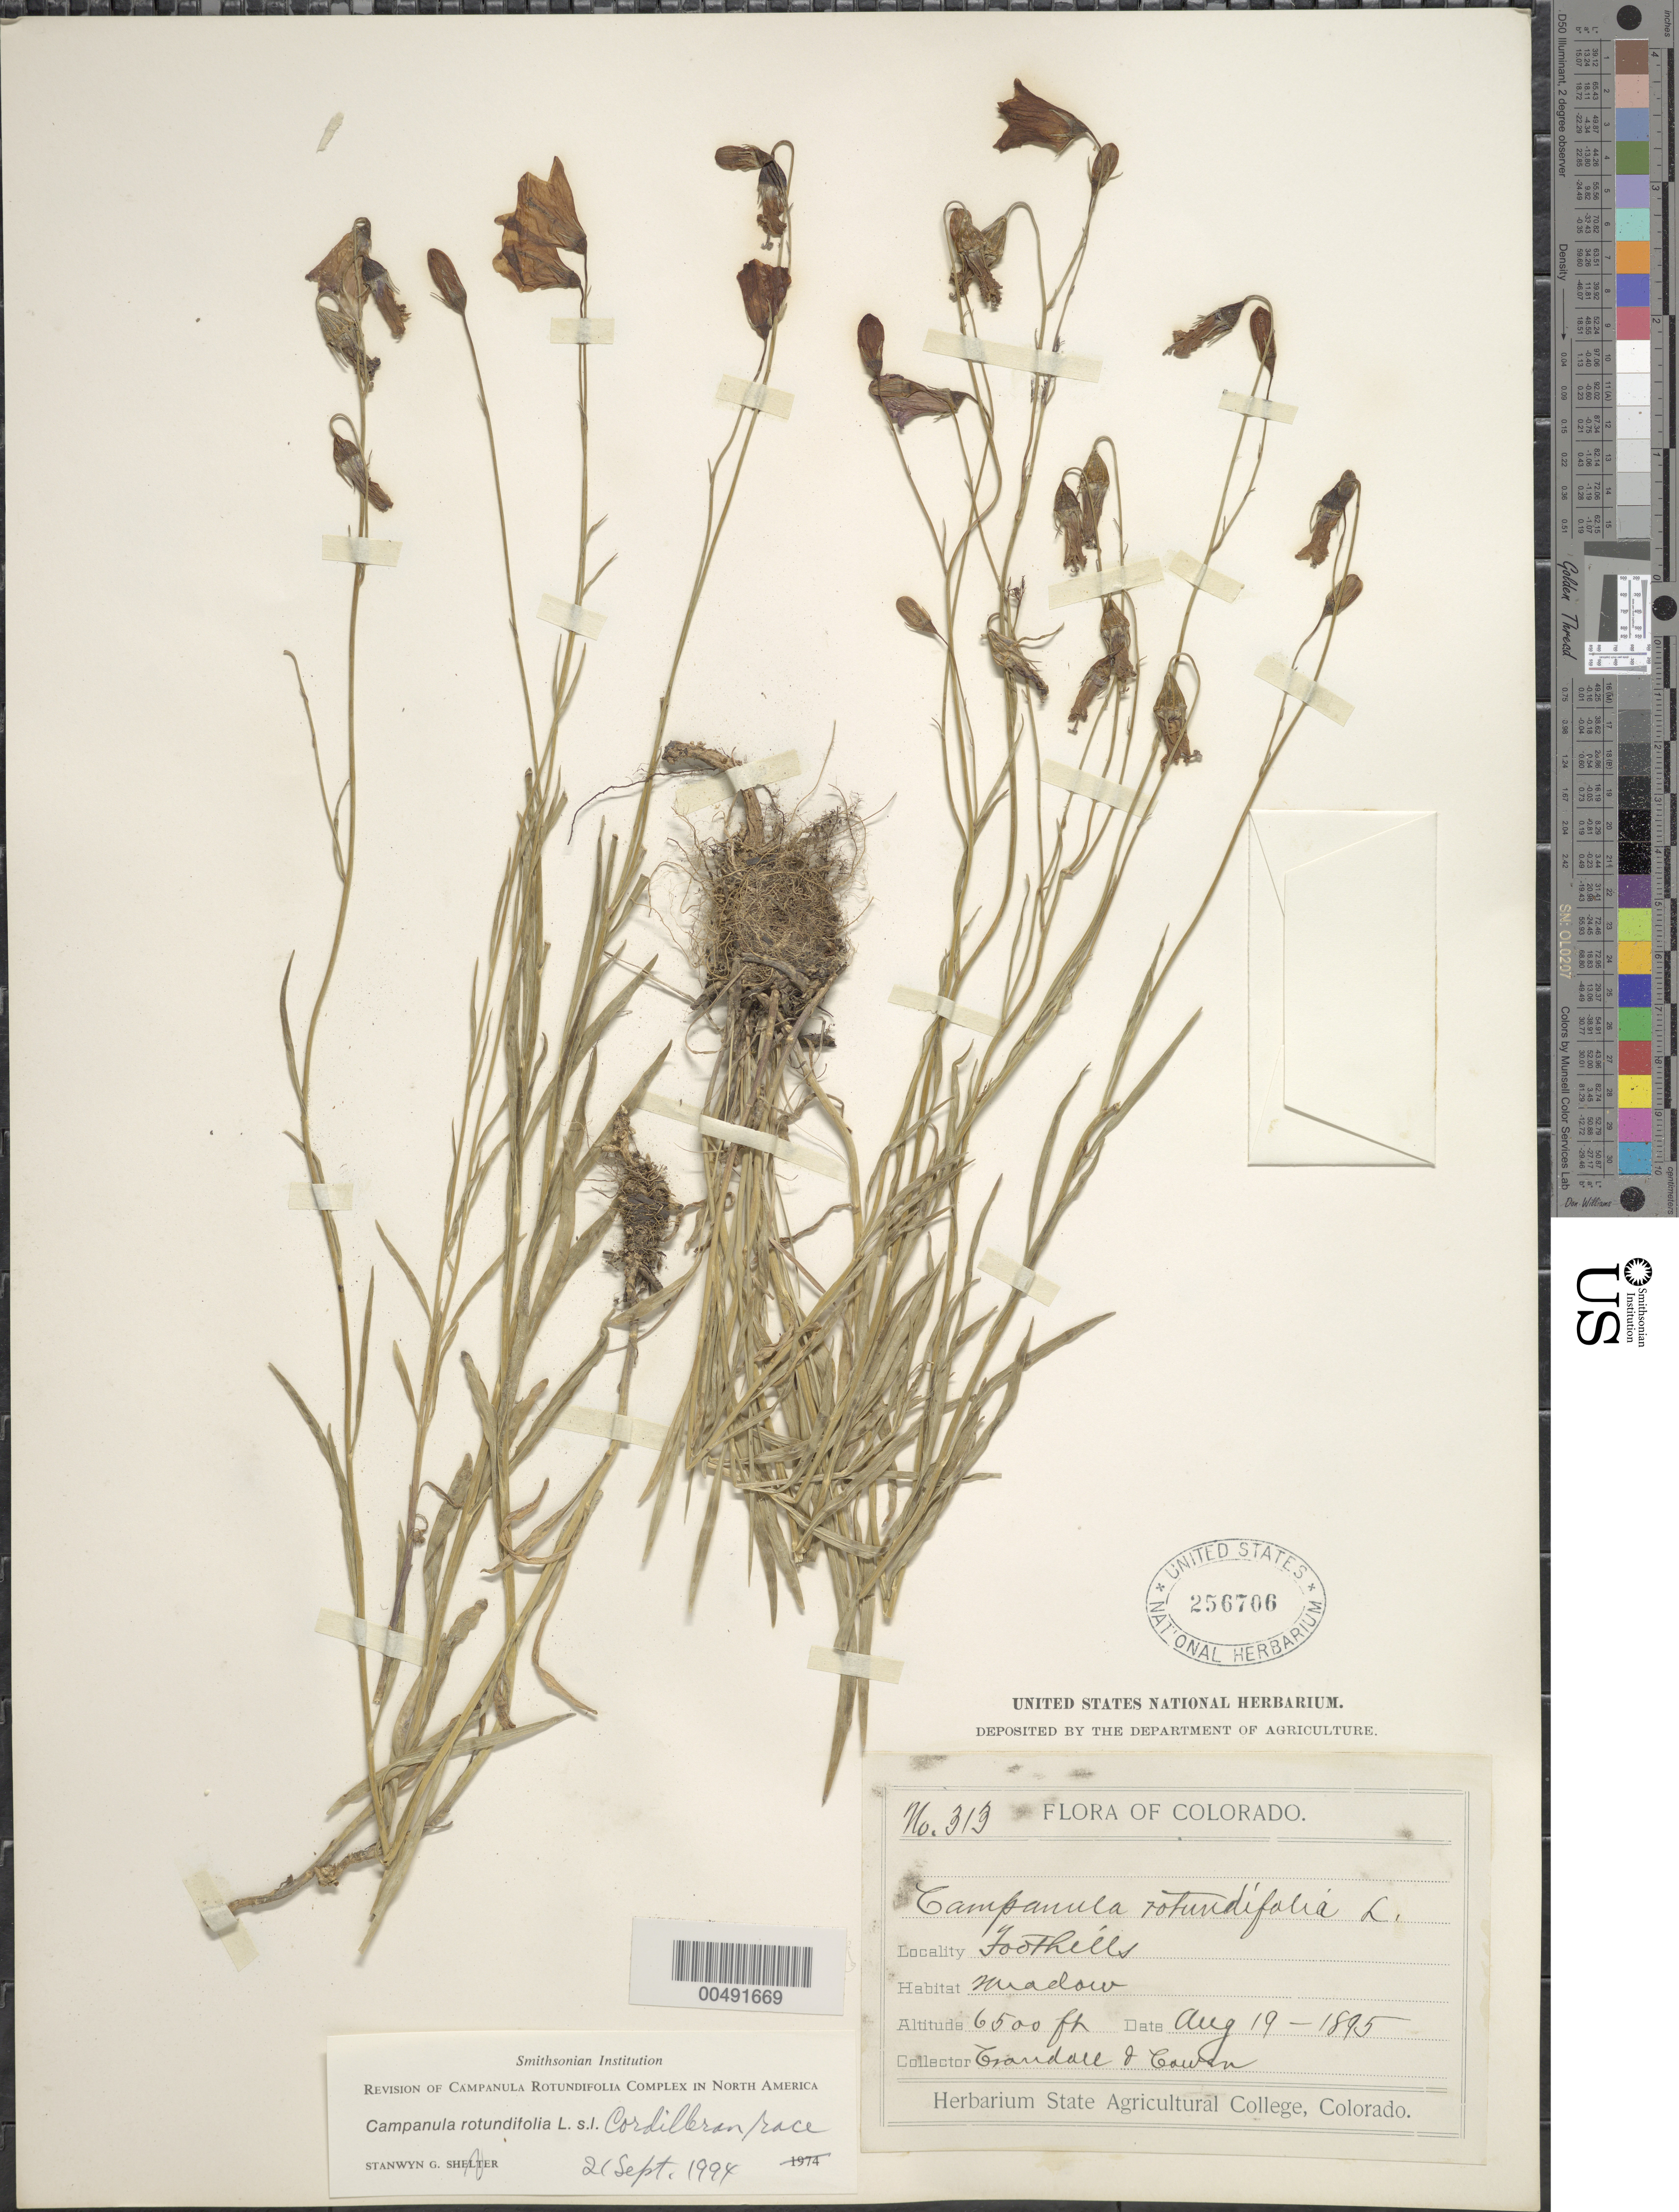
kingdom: Plantae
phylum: Tracheophyta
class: Magnoliopsida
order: Asterales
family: Campanulaceae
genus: Campanula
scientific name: Campanula rotundifolia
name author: L.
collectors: -. Crandall & -. Cowen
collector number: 313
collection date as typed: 19 Aug 1895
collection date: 1895-08-19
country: United States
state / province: Colorado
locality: Foothills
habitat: meadow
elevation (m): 1981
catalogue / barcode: US 256706